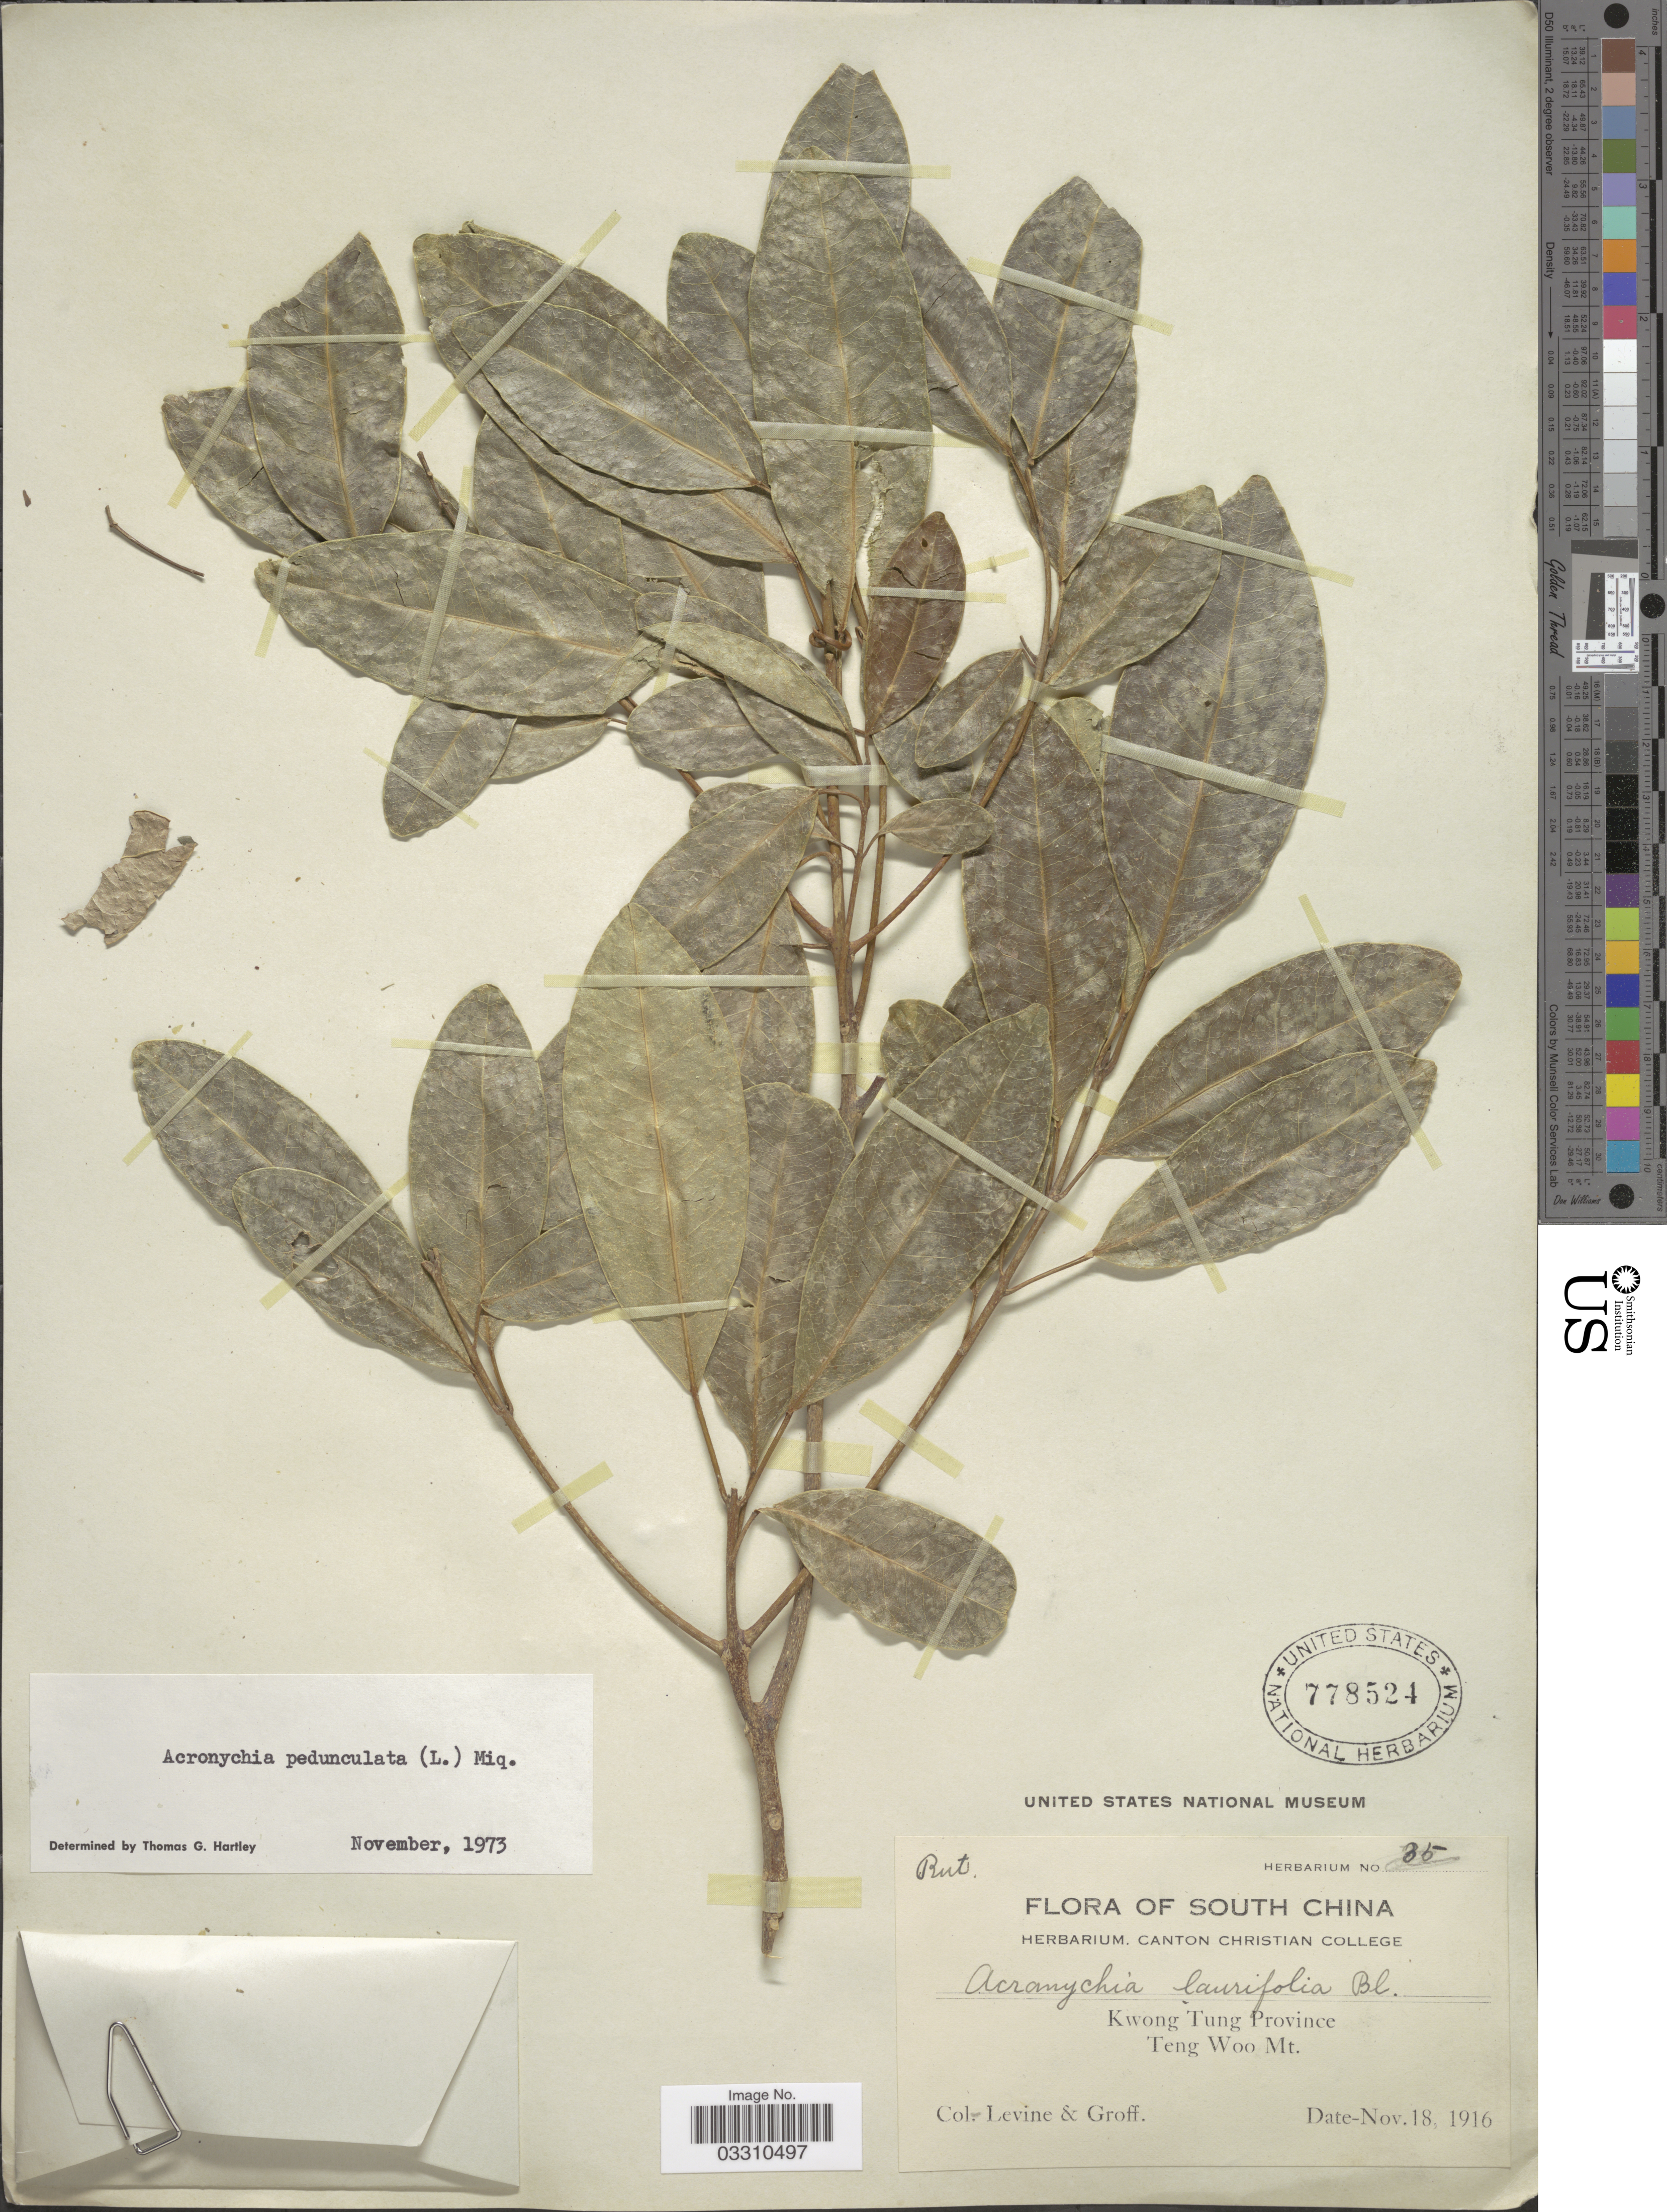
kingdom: Plantae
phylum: Tracheophyta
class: Magnoliopsida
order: Sapindales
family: Rutaceae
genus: Acronychia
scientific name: Acronychia pedunculata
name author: (L.) Miq.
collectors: -. Levine & -- Groff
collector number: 35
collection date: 1916-11-18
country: China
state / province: Guangdong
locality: South China, Kwong Tung Province, Teng Woo Mt.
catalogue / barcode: US 778524